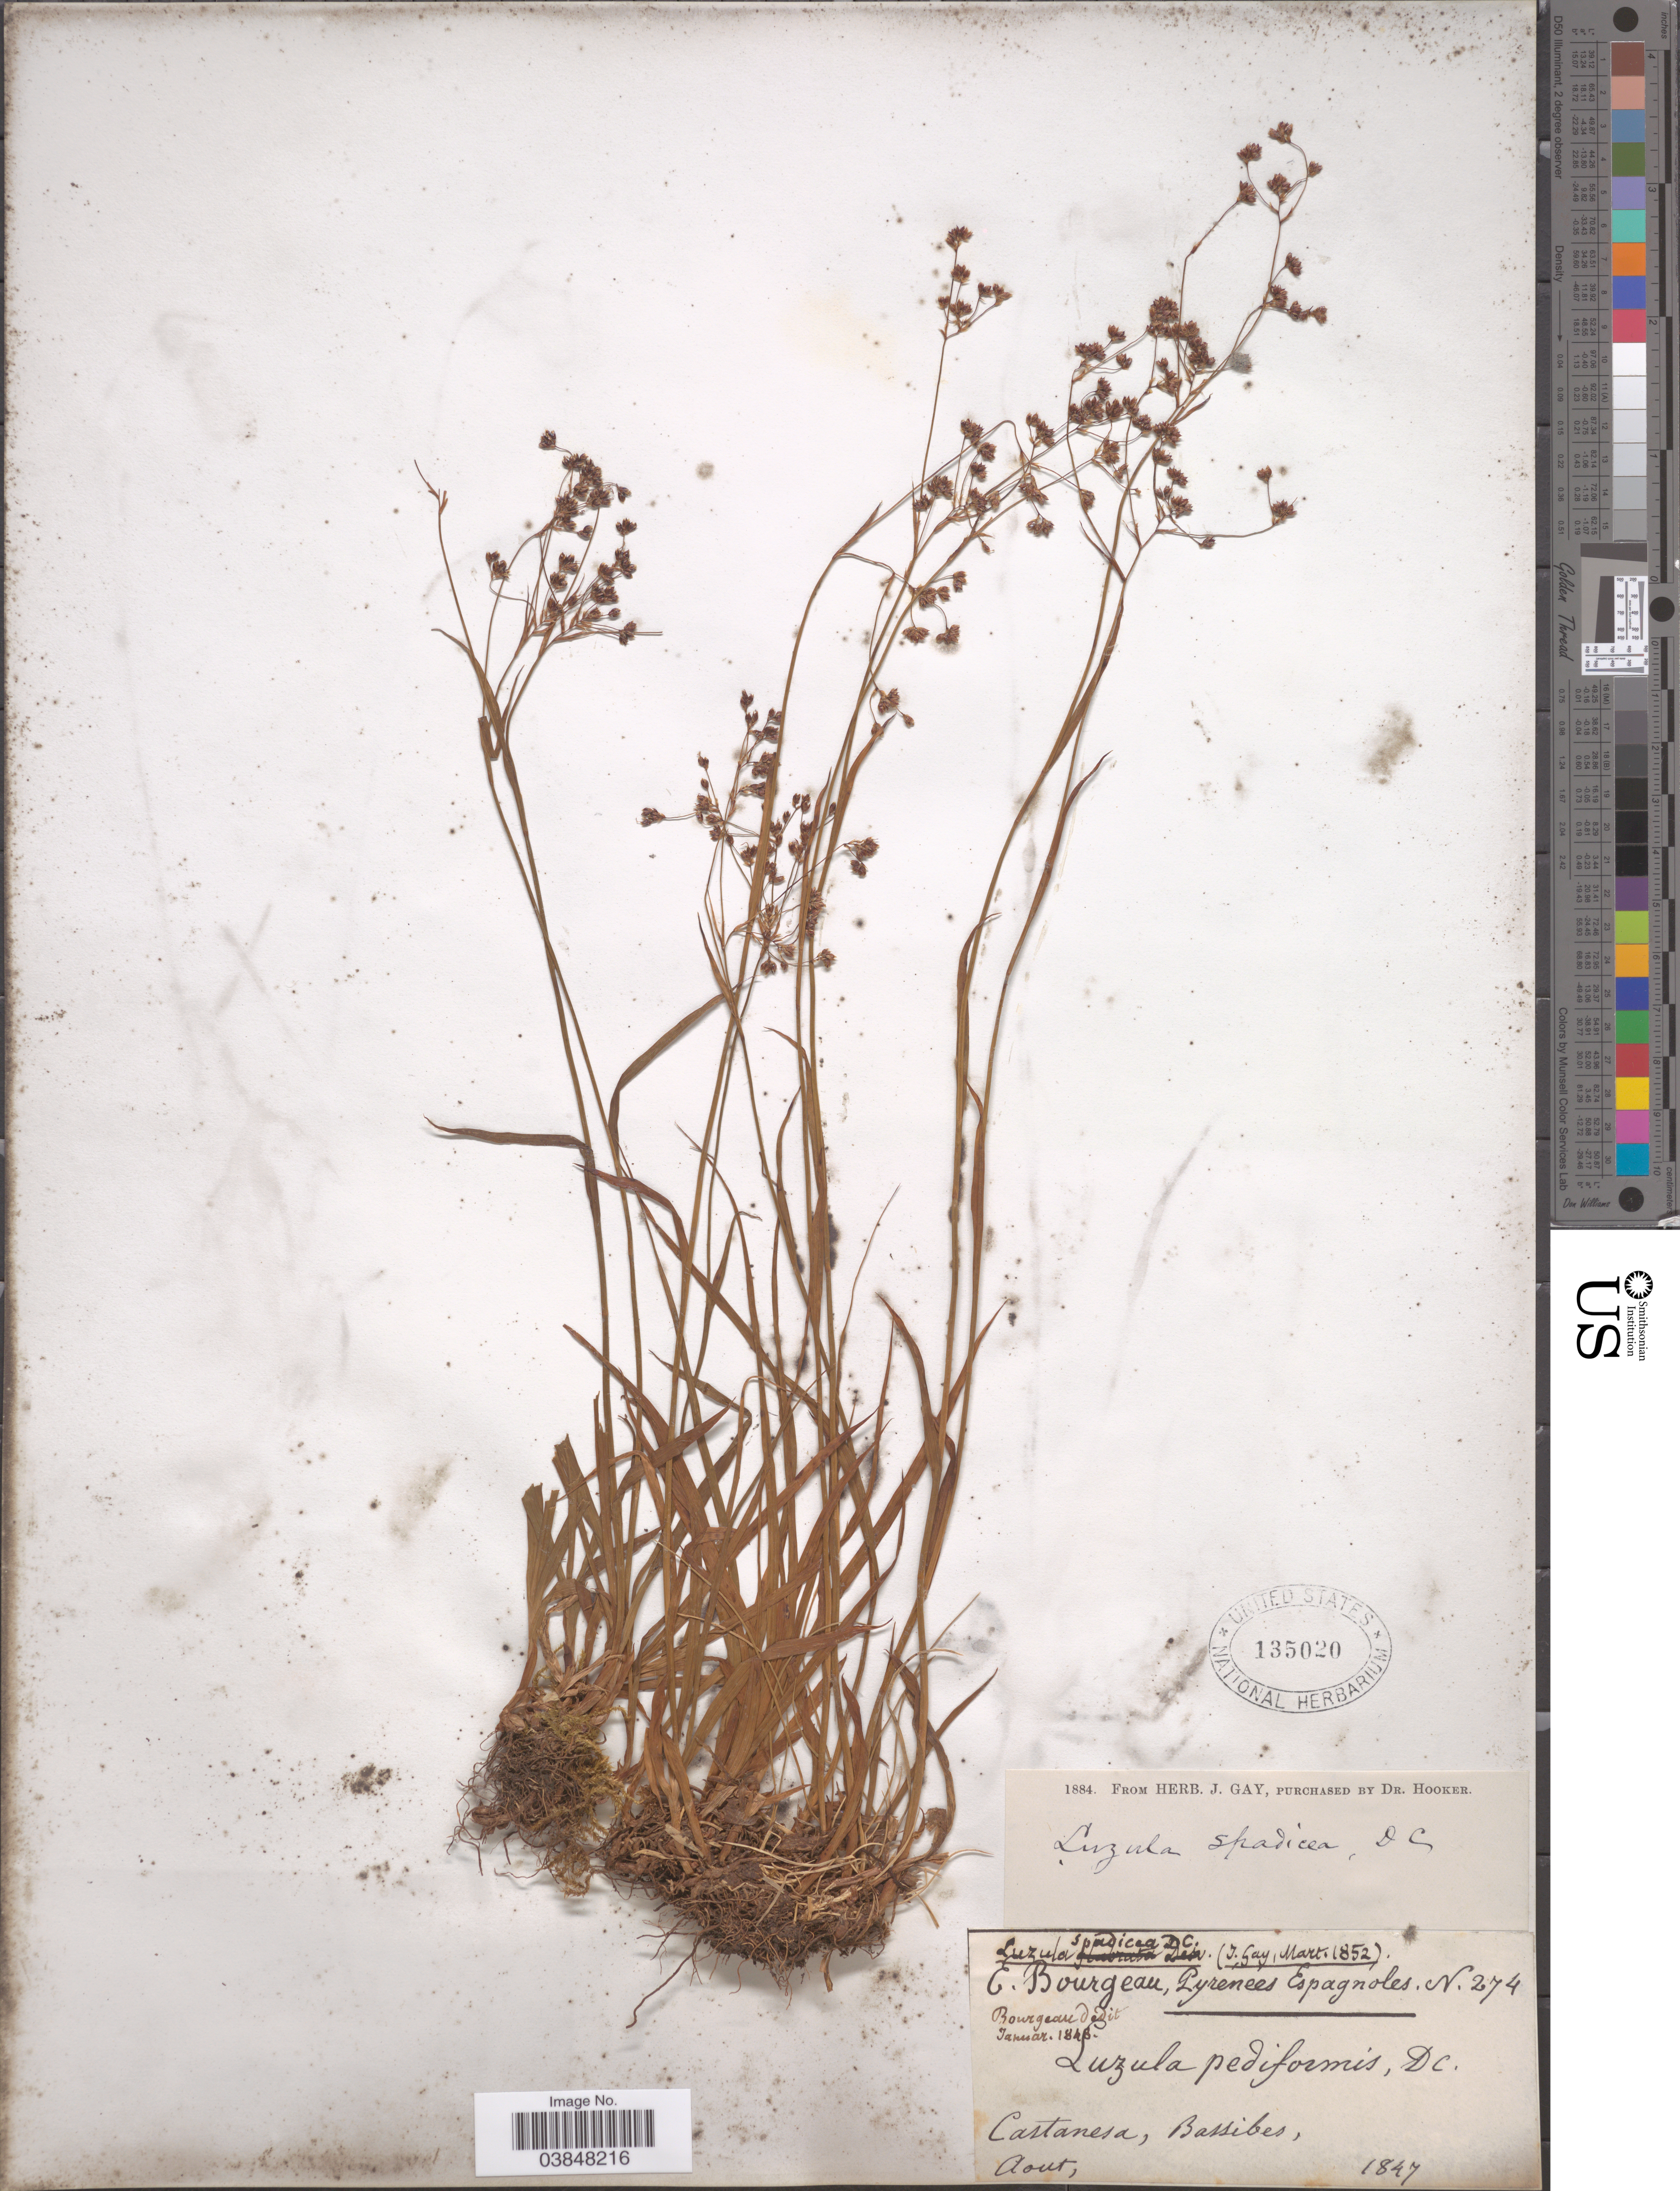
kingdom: Plantae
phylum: Tracheophyta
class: Liliopsida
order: Poales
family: Juncaceae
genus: Luzula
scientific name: Luzula spadicea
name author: DC.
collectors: C. Bourgeau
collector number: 274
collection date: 1847-08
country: Spain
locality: Castanesa, Bassibes.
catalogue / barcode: US 135020